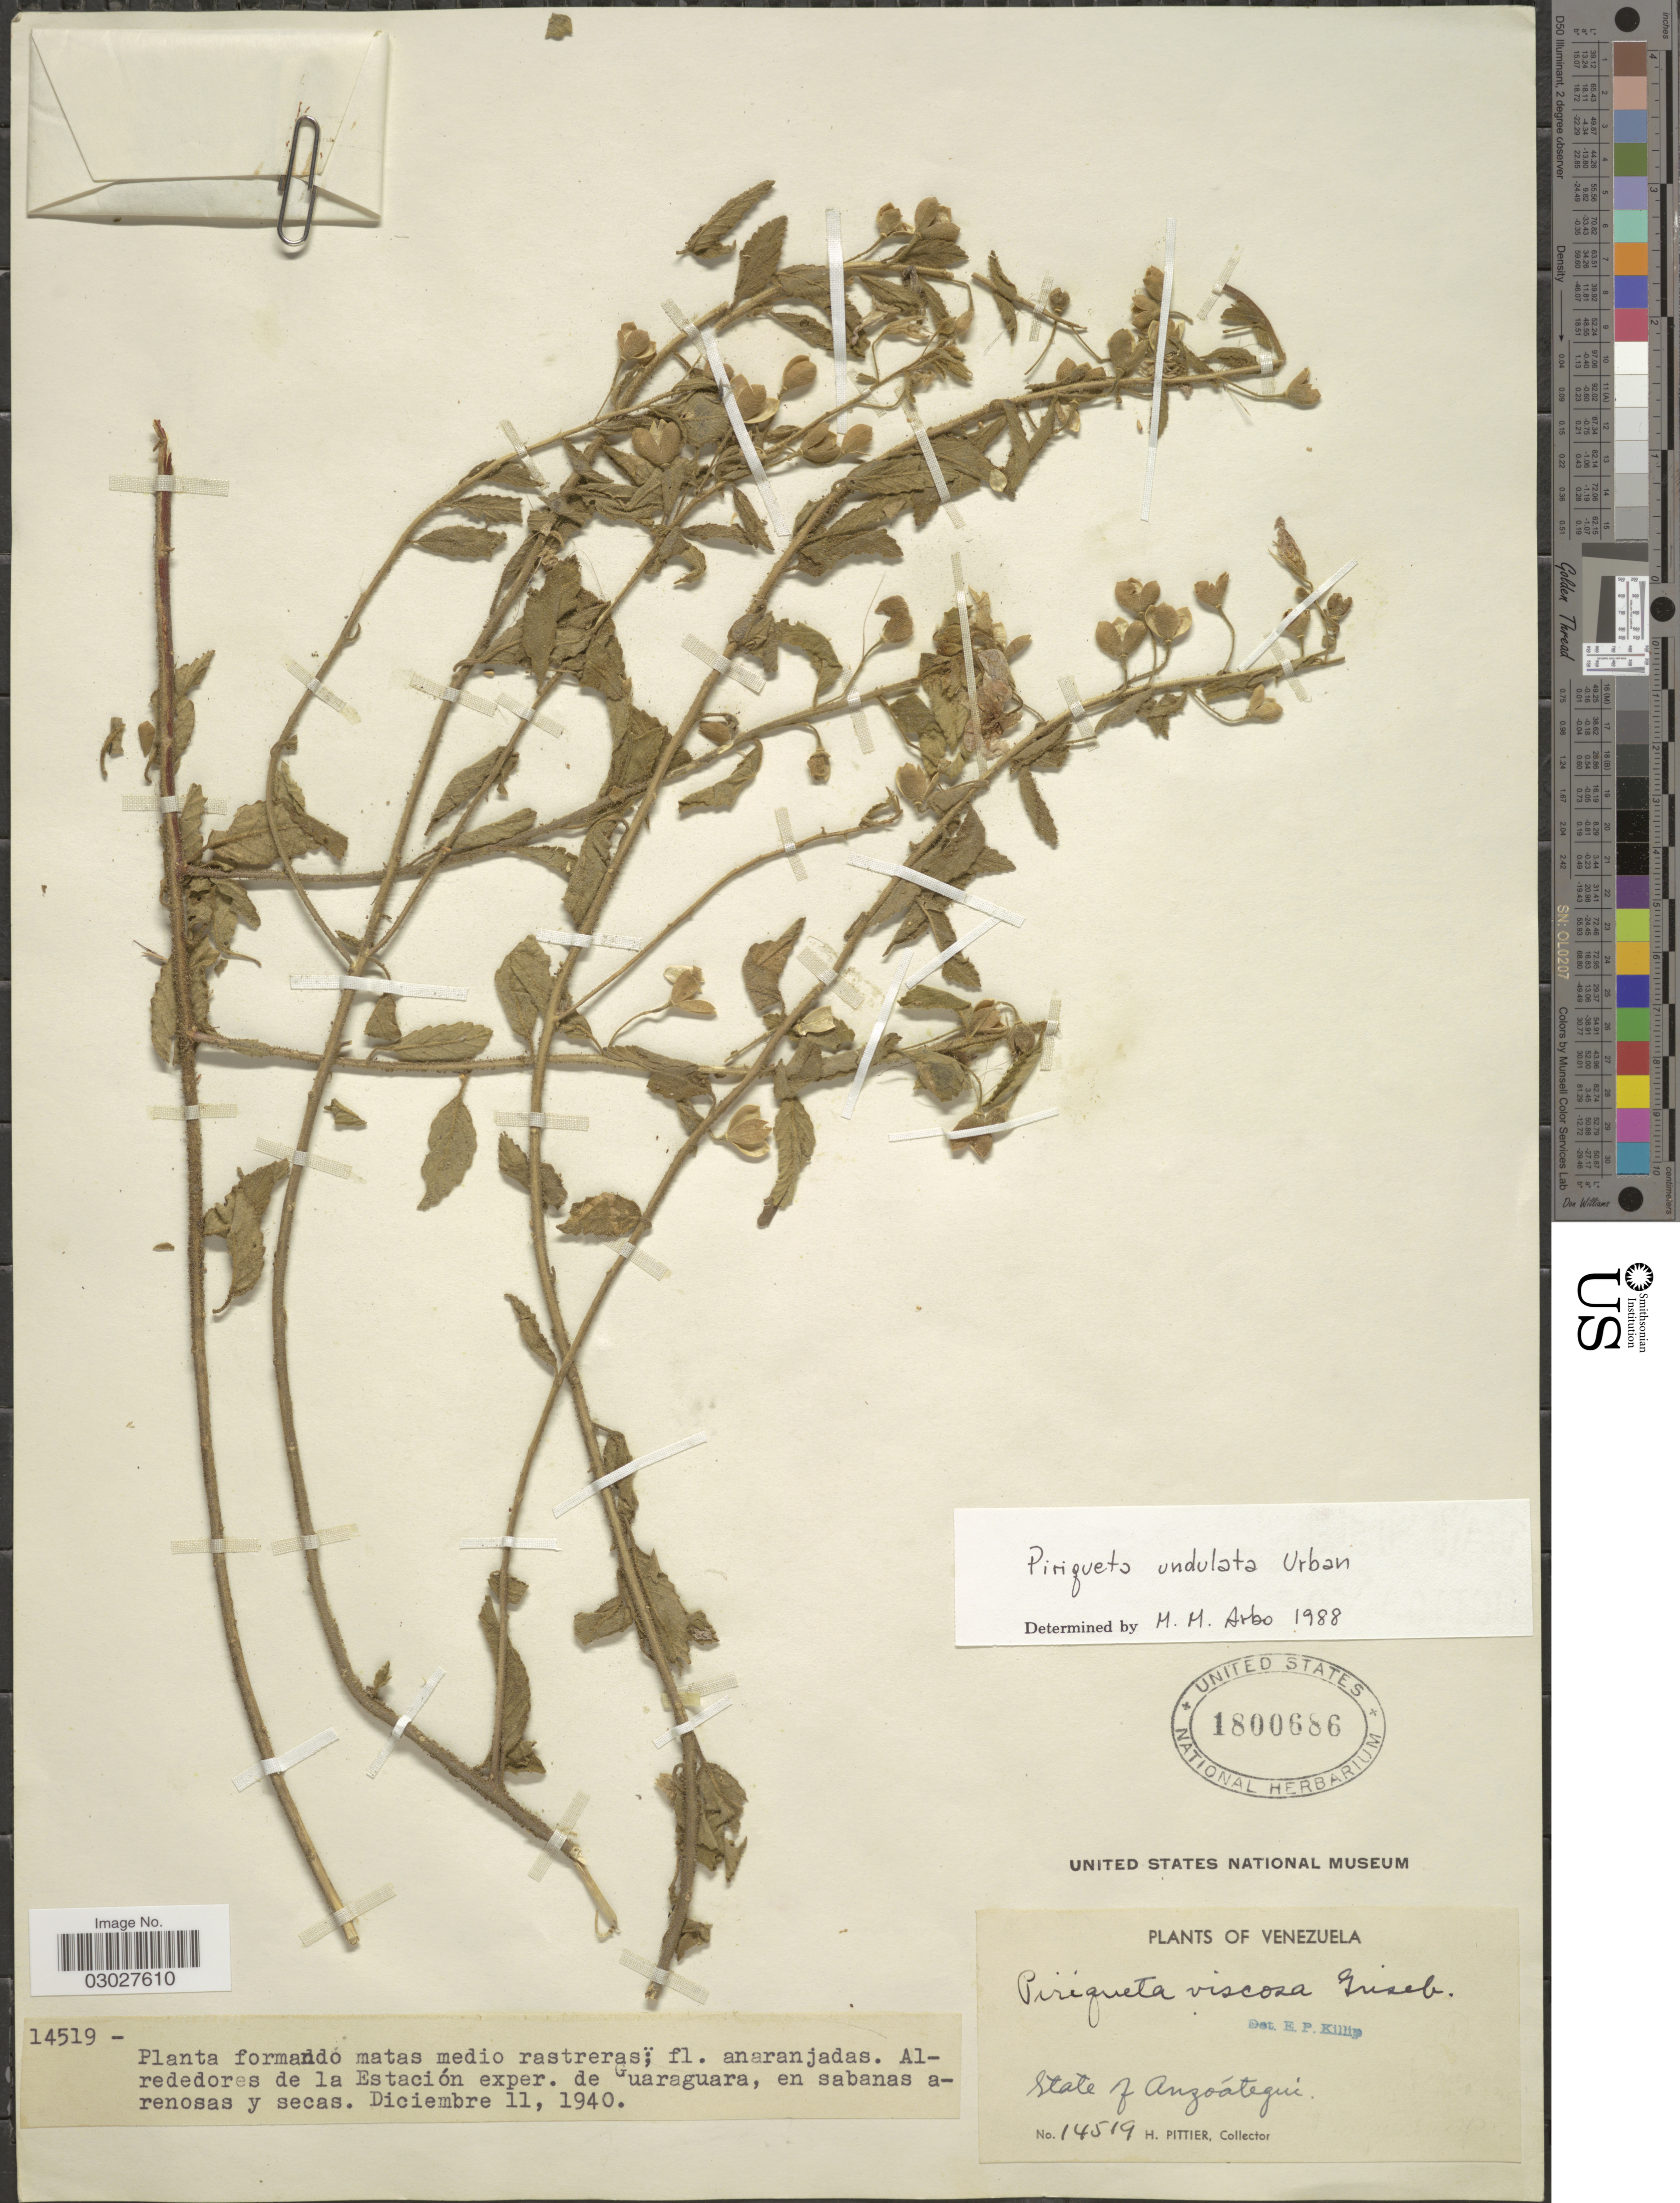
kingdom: Plantae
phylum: Tracheophyta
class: Magnoliopsida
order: Malpighiales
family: Turneraceae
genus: Piriqueta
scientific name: Piriqueta undulata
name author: Urb.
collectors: H. F. Pittier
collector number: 14519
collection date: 1940-12-11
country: Venezuela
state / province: Anzoategui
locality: Alrededores de la Estación exper. de Guaraguara, en sabanas arenosas y secas.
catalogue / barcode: US 1800686